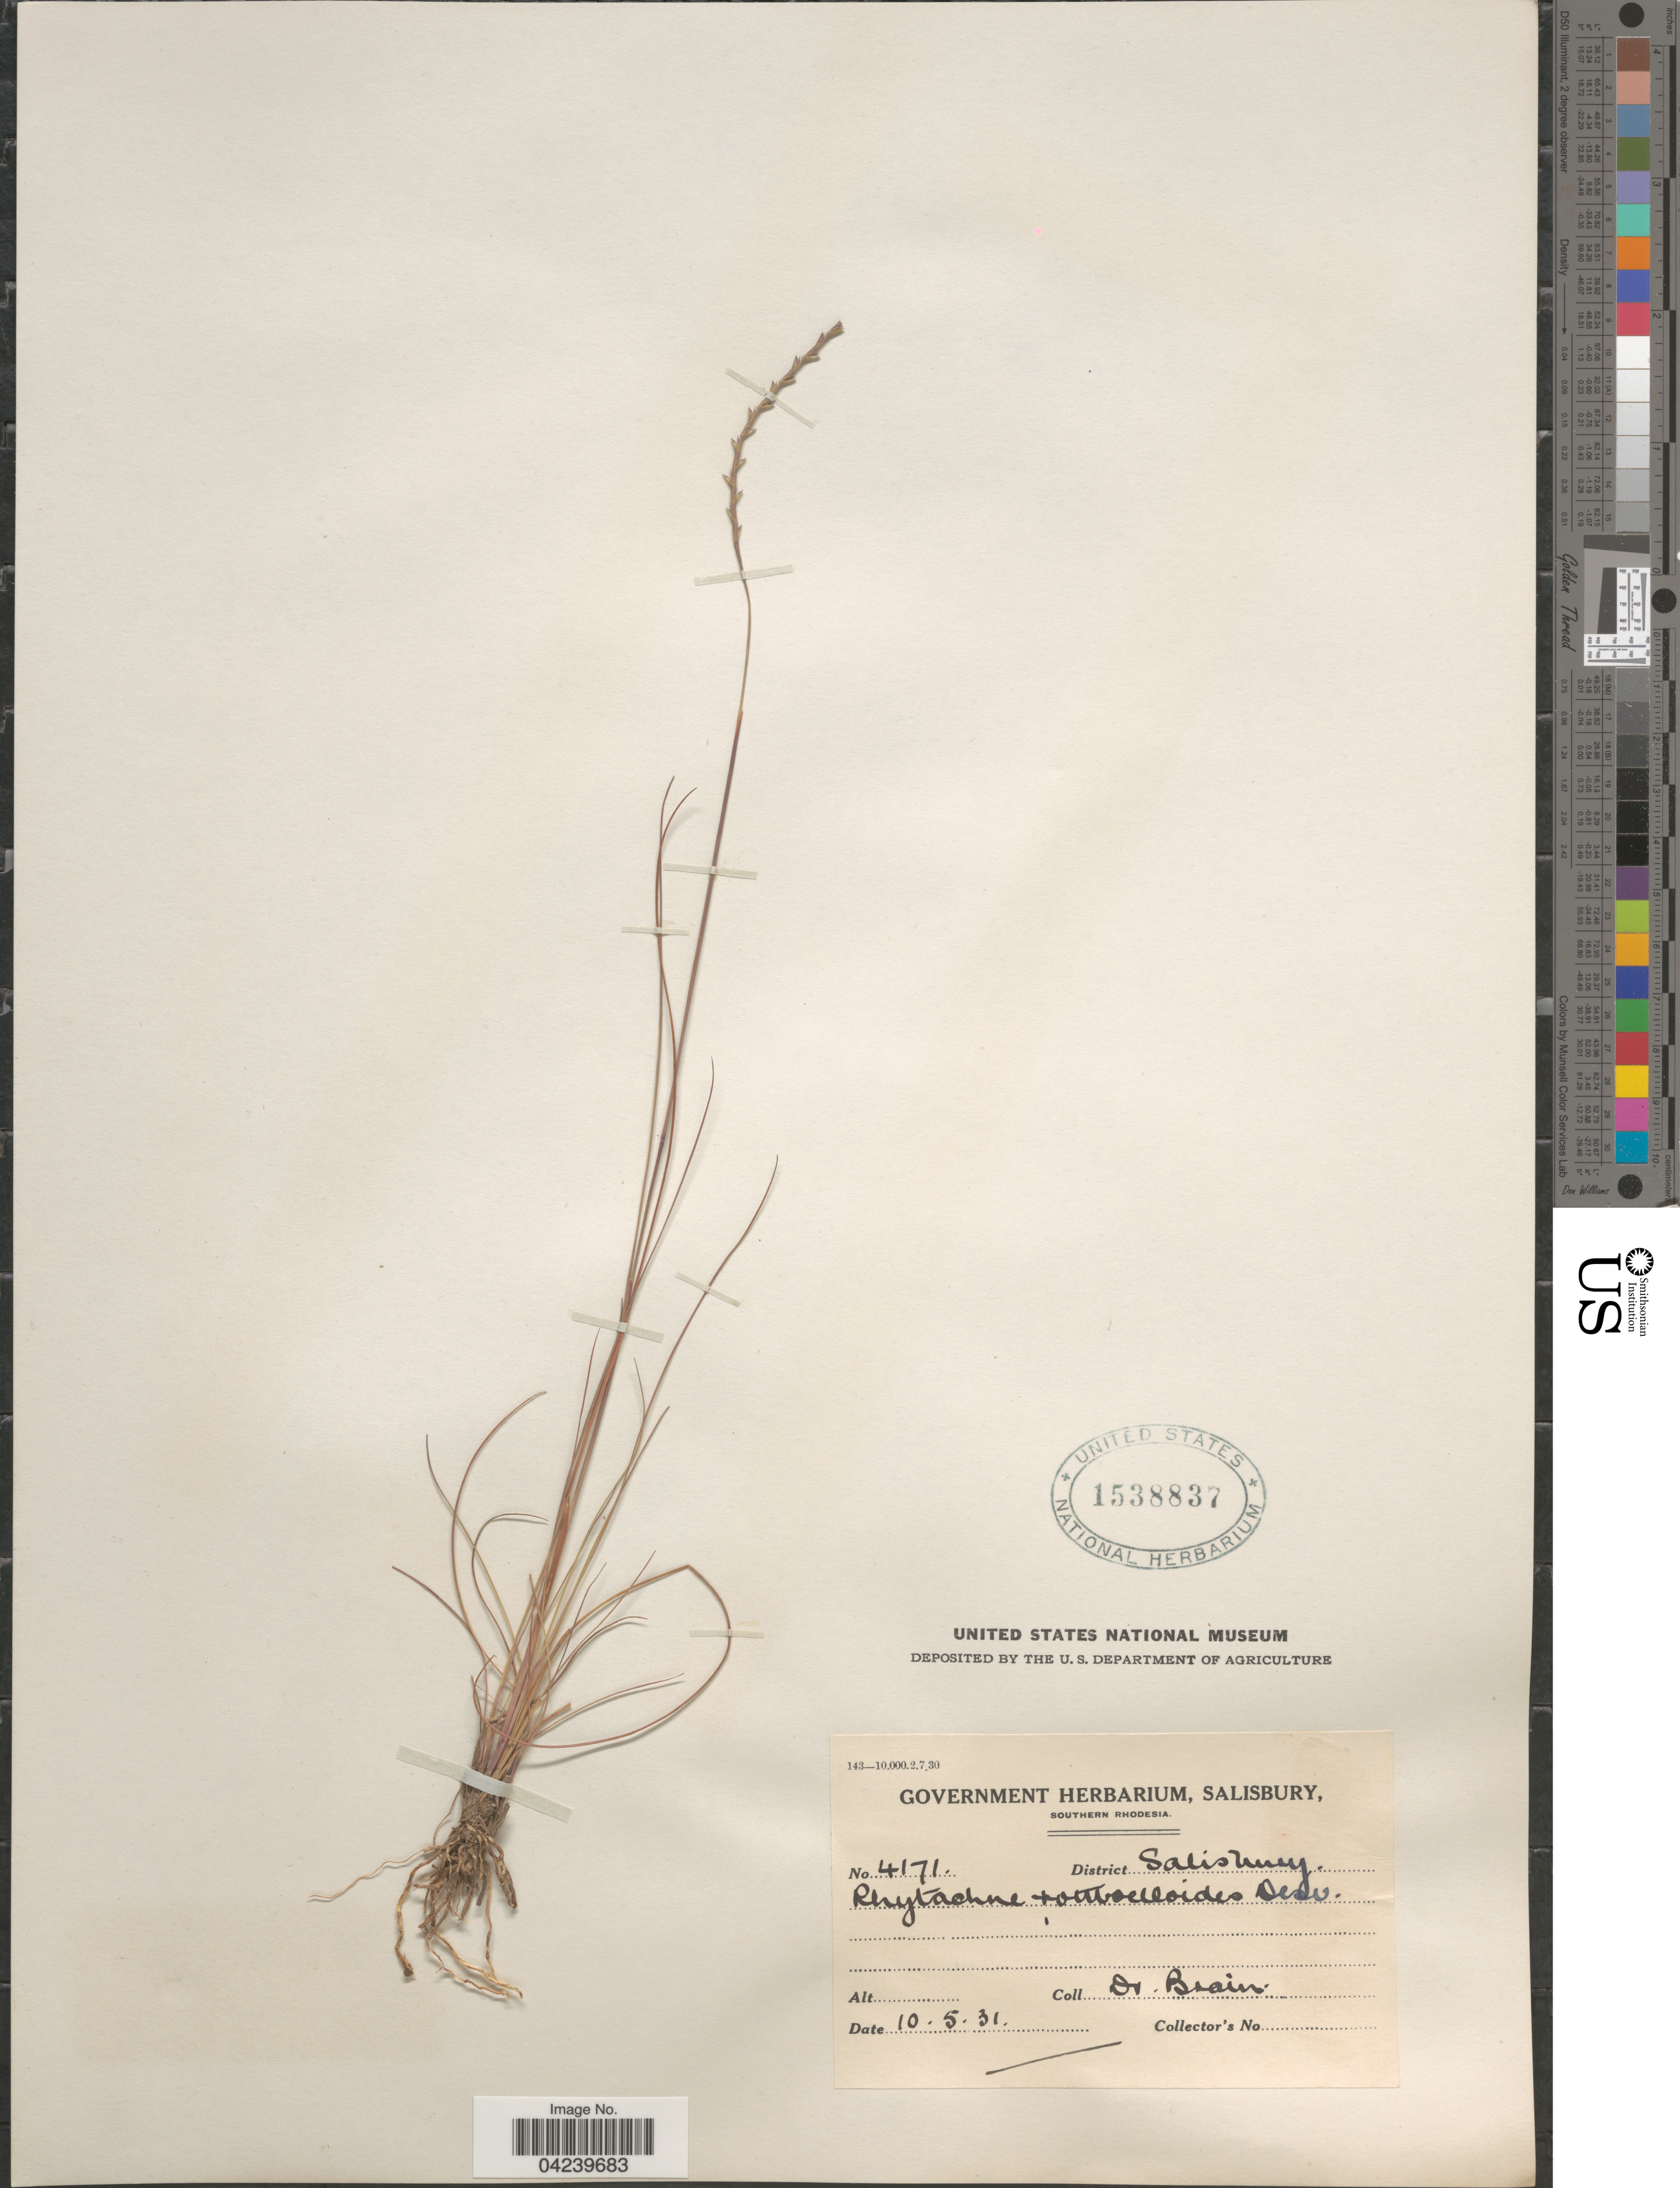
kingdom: Plantae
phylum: Tracheophyta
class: Liliopsida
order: Poales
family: Poaceae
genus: Rhytachne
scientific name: Rhytachne rottboellioides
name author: Desv.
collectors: Brain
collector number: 4171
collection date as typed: Transcribed d/m/y: 10/5/31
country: Zimbabwe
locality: Southern Rhodesia. District Salisbury.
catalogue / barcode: US 1538837